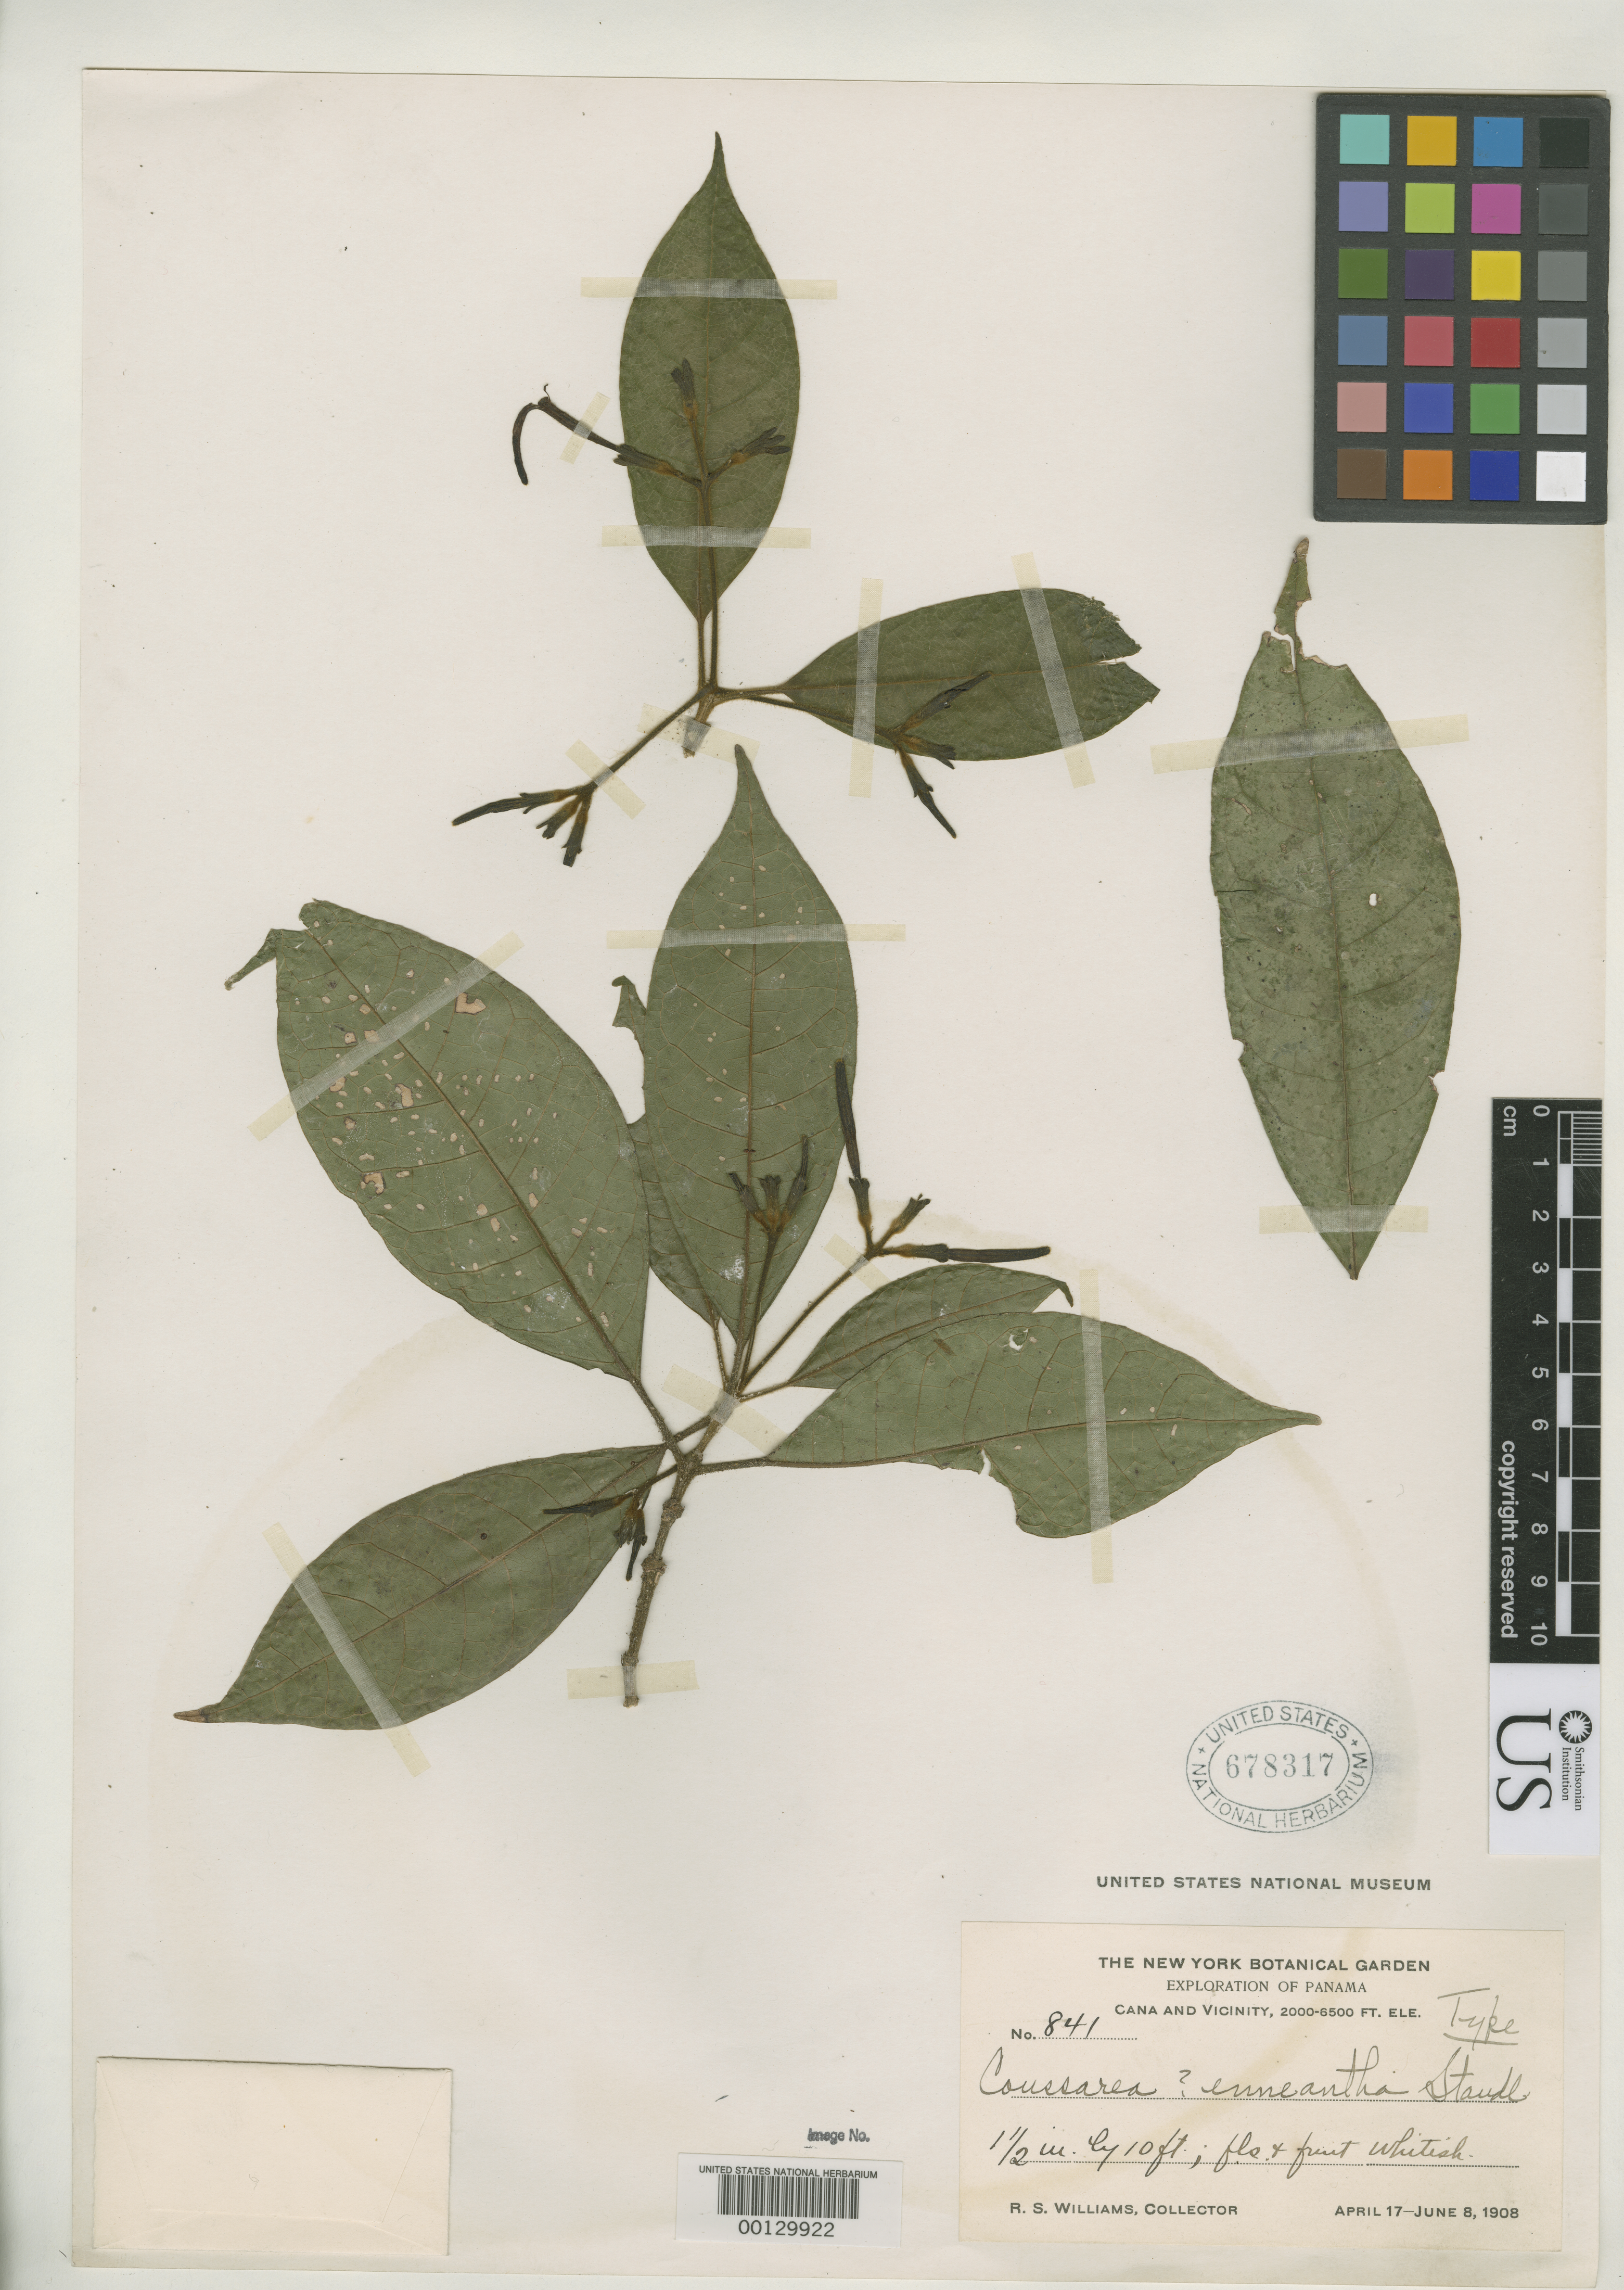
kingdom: Plantae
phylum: Tracheophyta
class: Magnoliopsida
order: Gentianales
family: Rubiaceae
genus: Coussarea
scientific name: Coussarea enneantha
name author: Standl.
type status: Holotype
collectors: R. S. Williams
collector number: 841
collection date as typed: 17 Apr 1908 to 08 Jun 1908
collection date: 1908-04-17/1908-06-08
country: Panama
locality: Vicinity of Cana.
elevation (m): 610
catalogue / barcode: US 678317